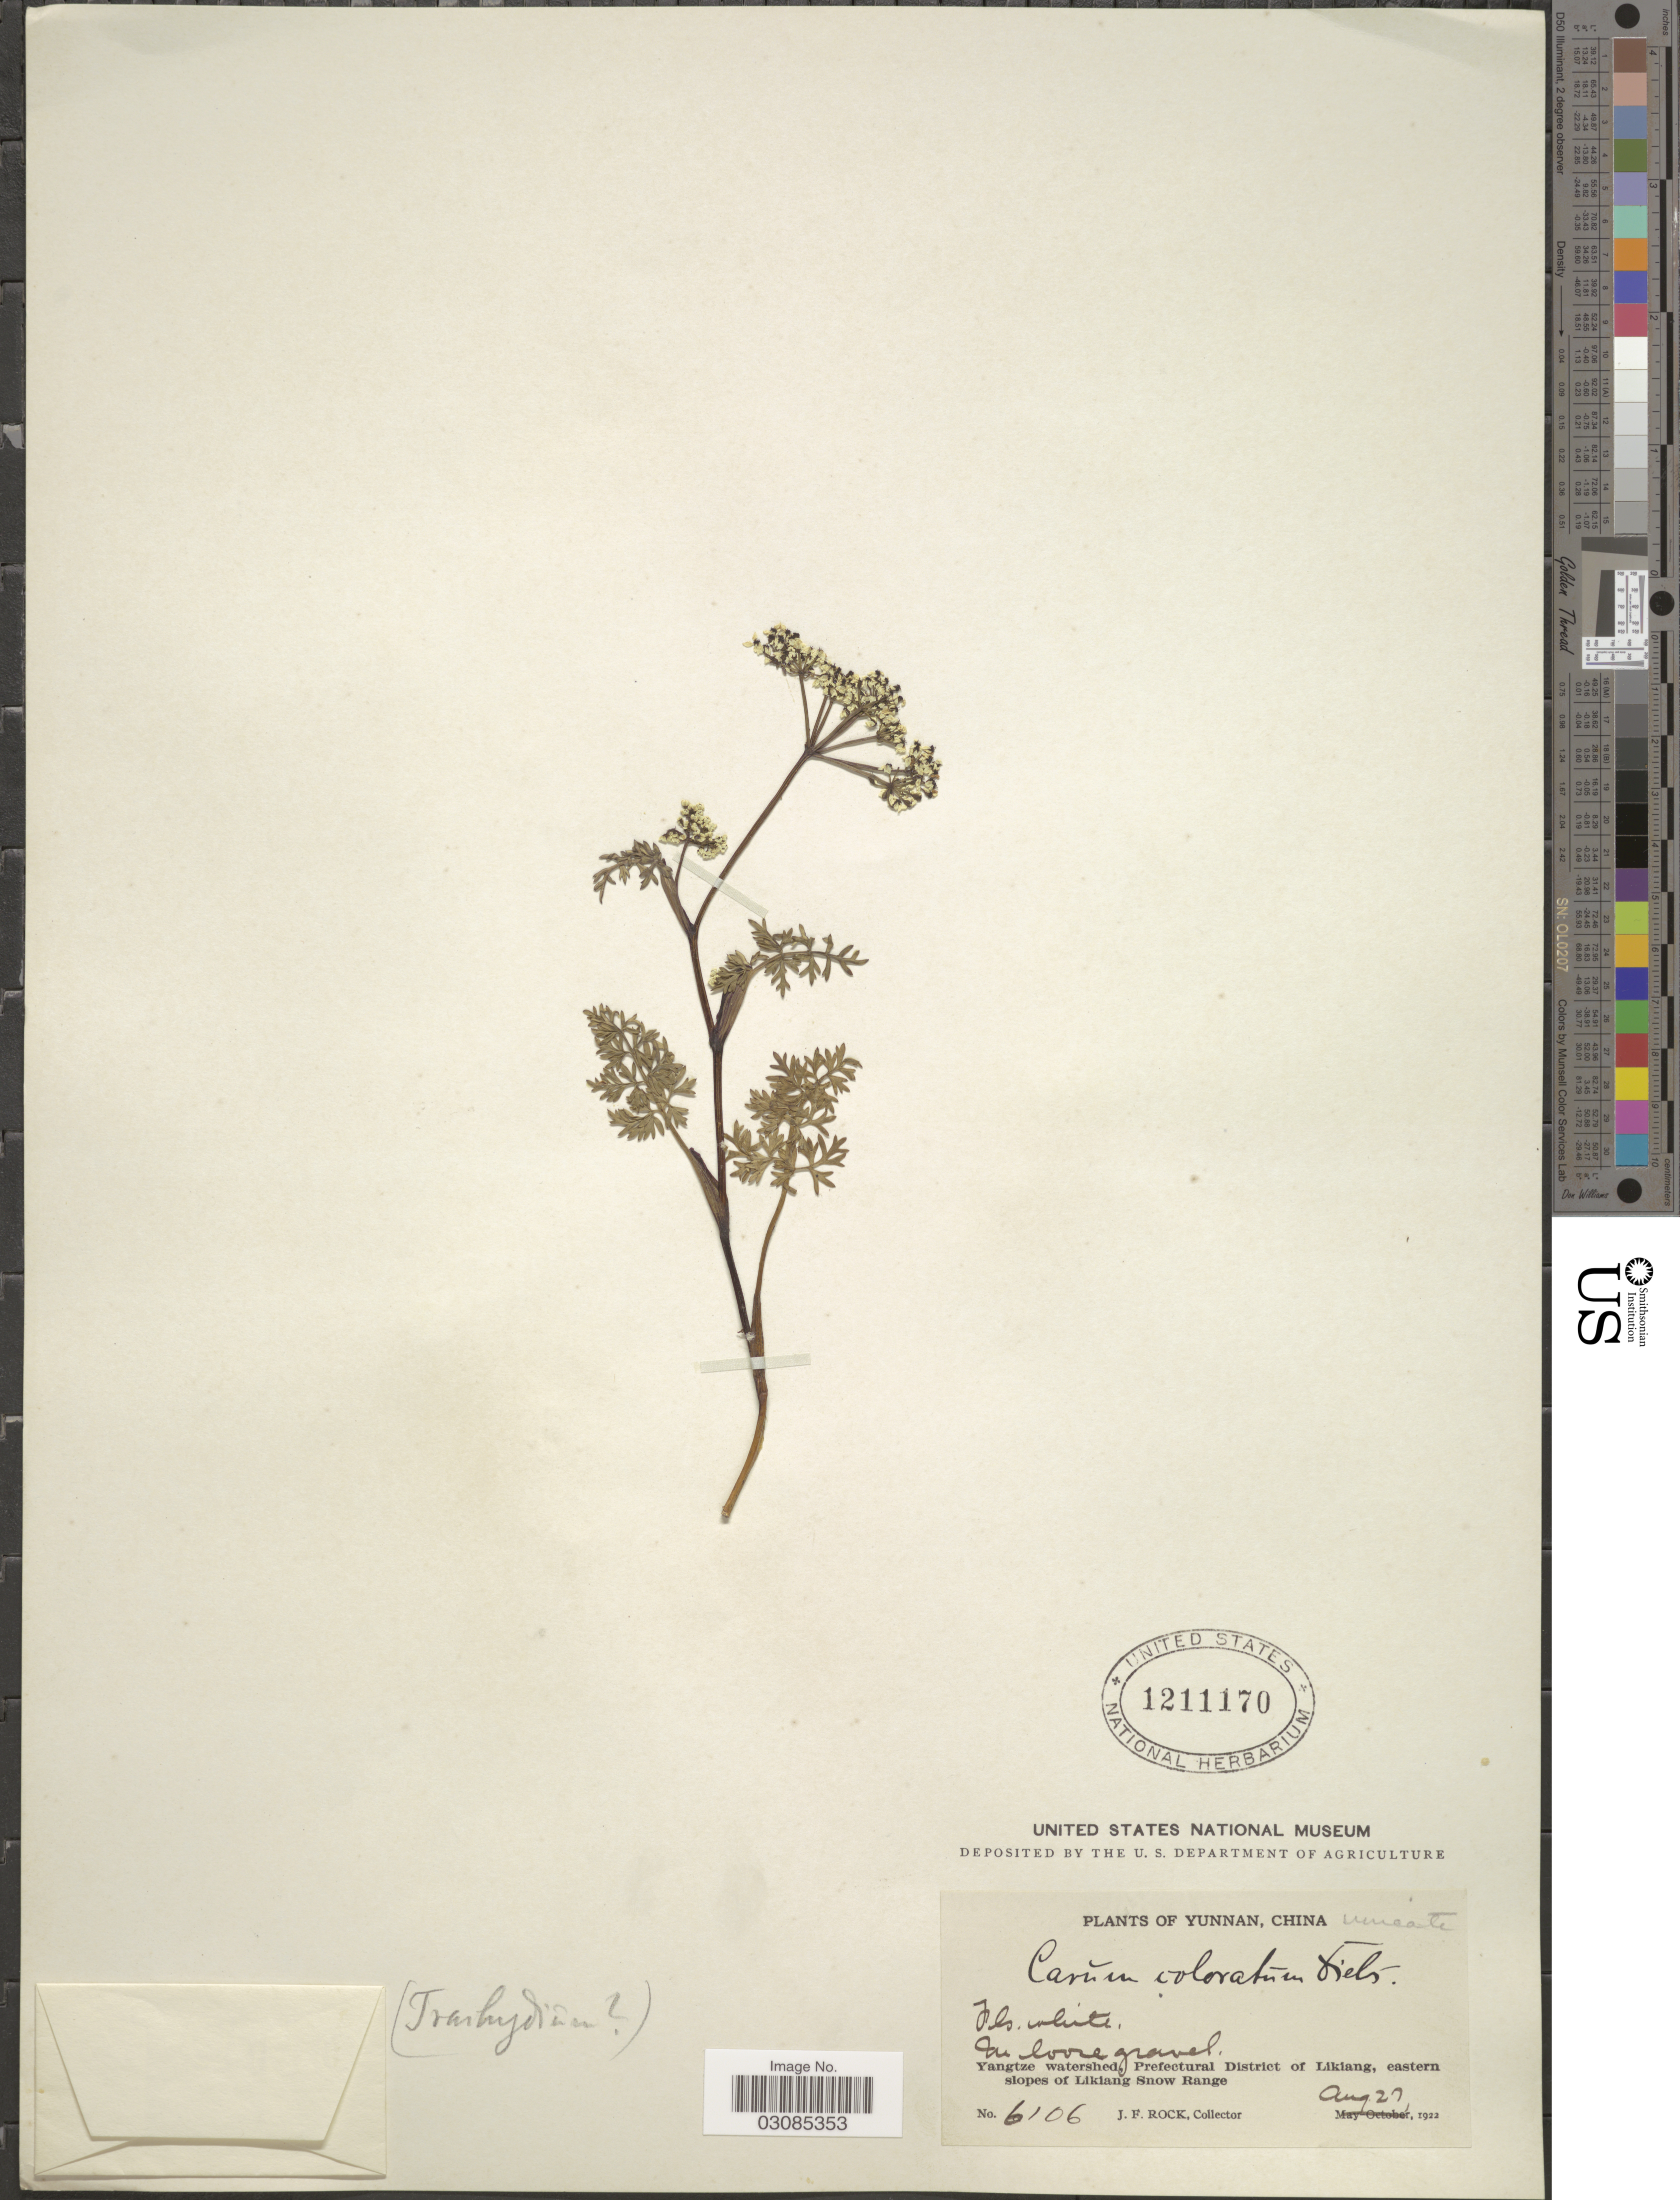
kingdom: Plantae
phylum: Tracheophyta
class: Magnoliopsida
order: Apiales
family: Apiaceae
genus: Carum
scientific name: Carum coloratum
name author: Diels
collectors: J. Rock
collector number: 6106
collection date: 1922-08-27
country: China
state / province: Yunnan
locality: Yangtze watershed, Prefectural District of Likiang, eastern slopes of Likiang Snow Range.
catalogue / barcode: US 1211170